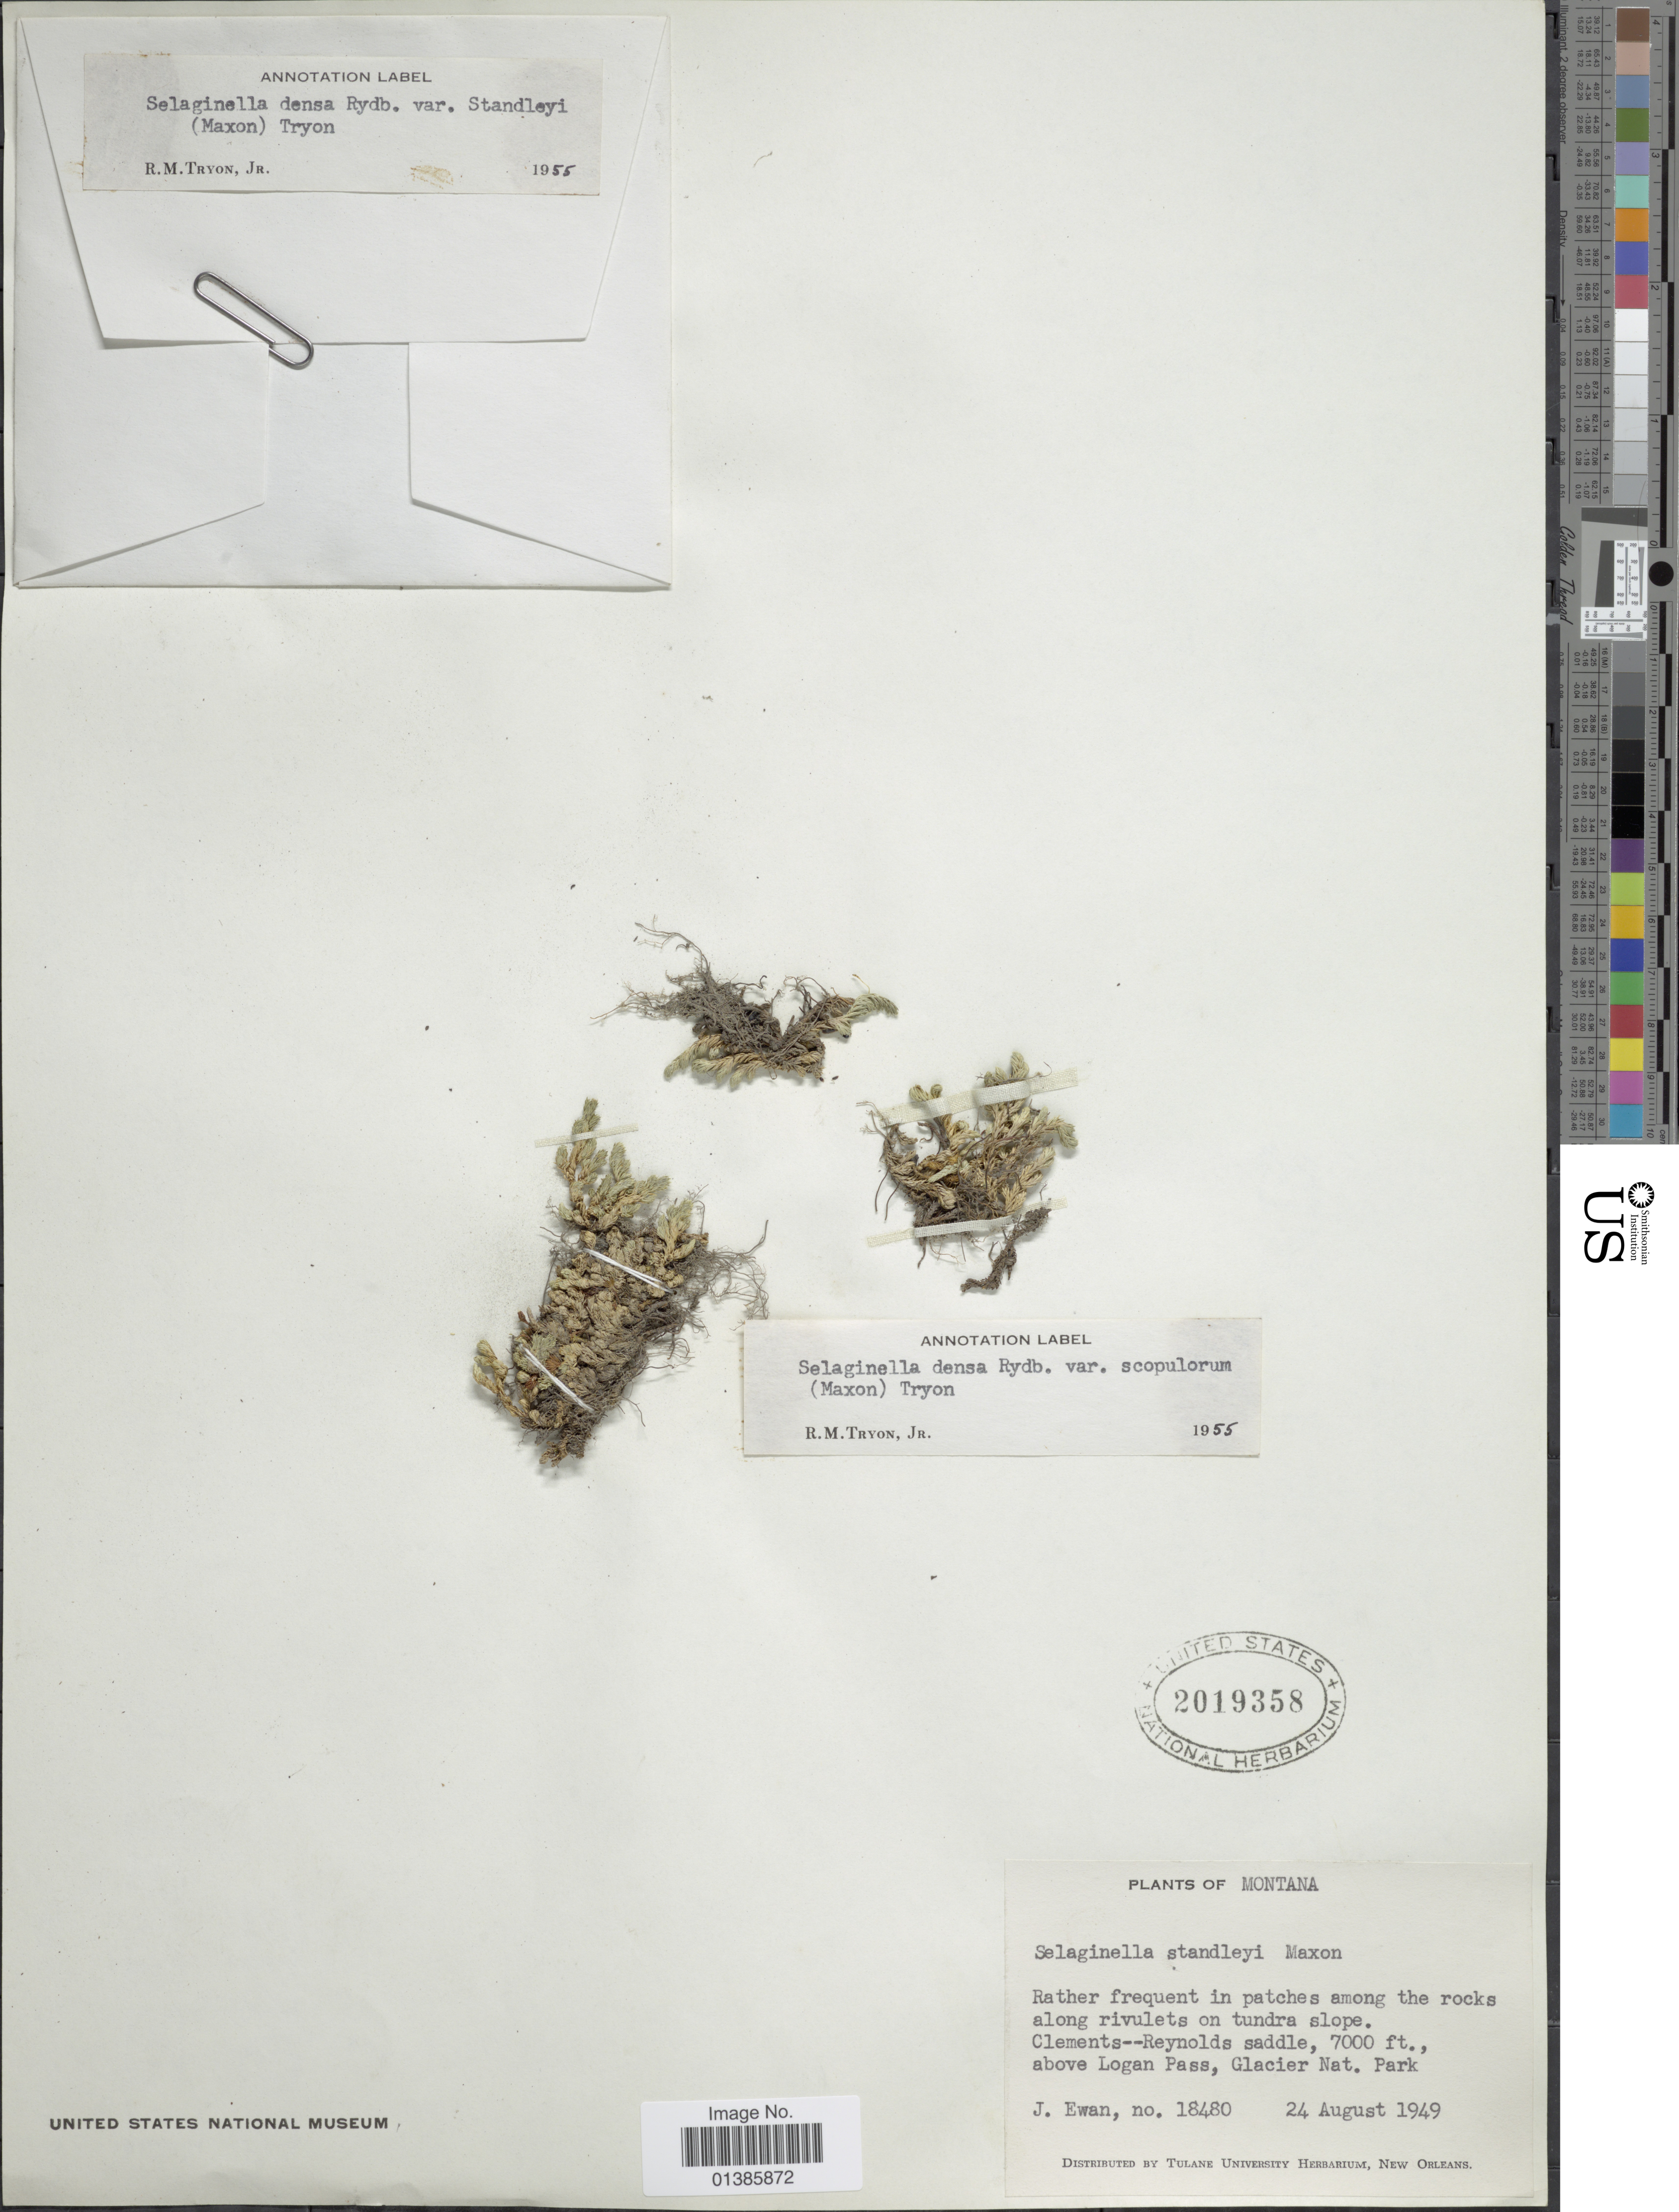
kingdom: Plantae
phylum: Tracheophyta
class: Lycopodiopsida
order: Selaginellales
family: Selaginellaceae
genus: Selaginella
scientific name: Selaginella densa var. standleyi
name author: (Maxon) R.M. Tryon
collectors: J. A. Ewan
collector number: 18480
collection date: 1949-08-24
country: United States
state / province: Montana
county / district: Glacier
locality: Clements-Reynolds sadle, above Logan Pass, Glacier Nat. Park.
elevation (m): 2134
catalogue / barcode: US 2019358